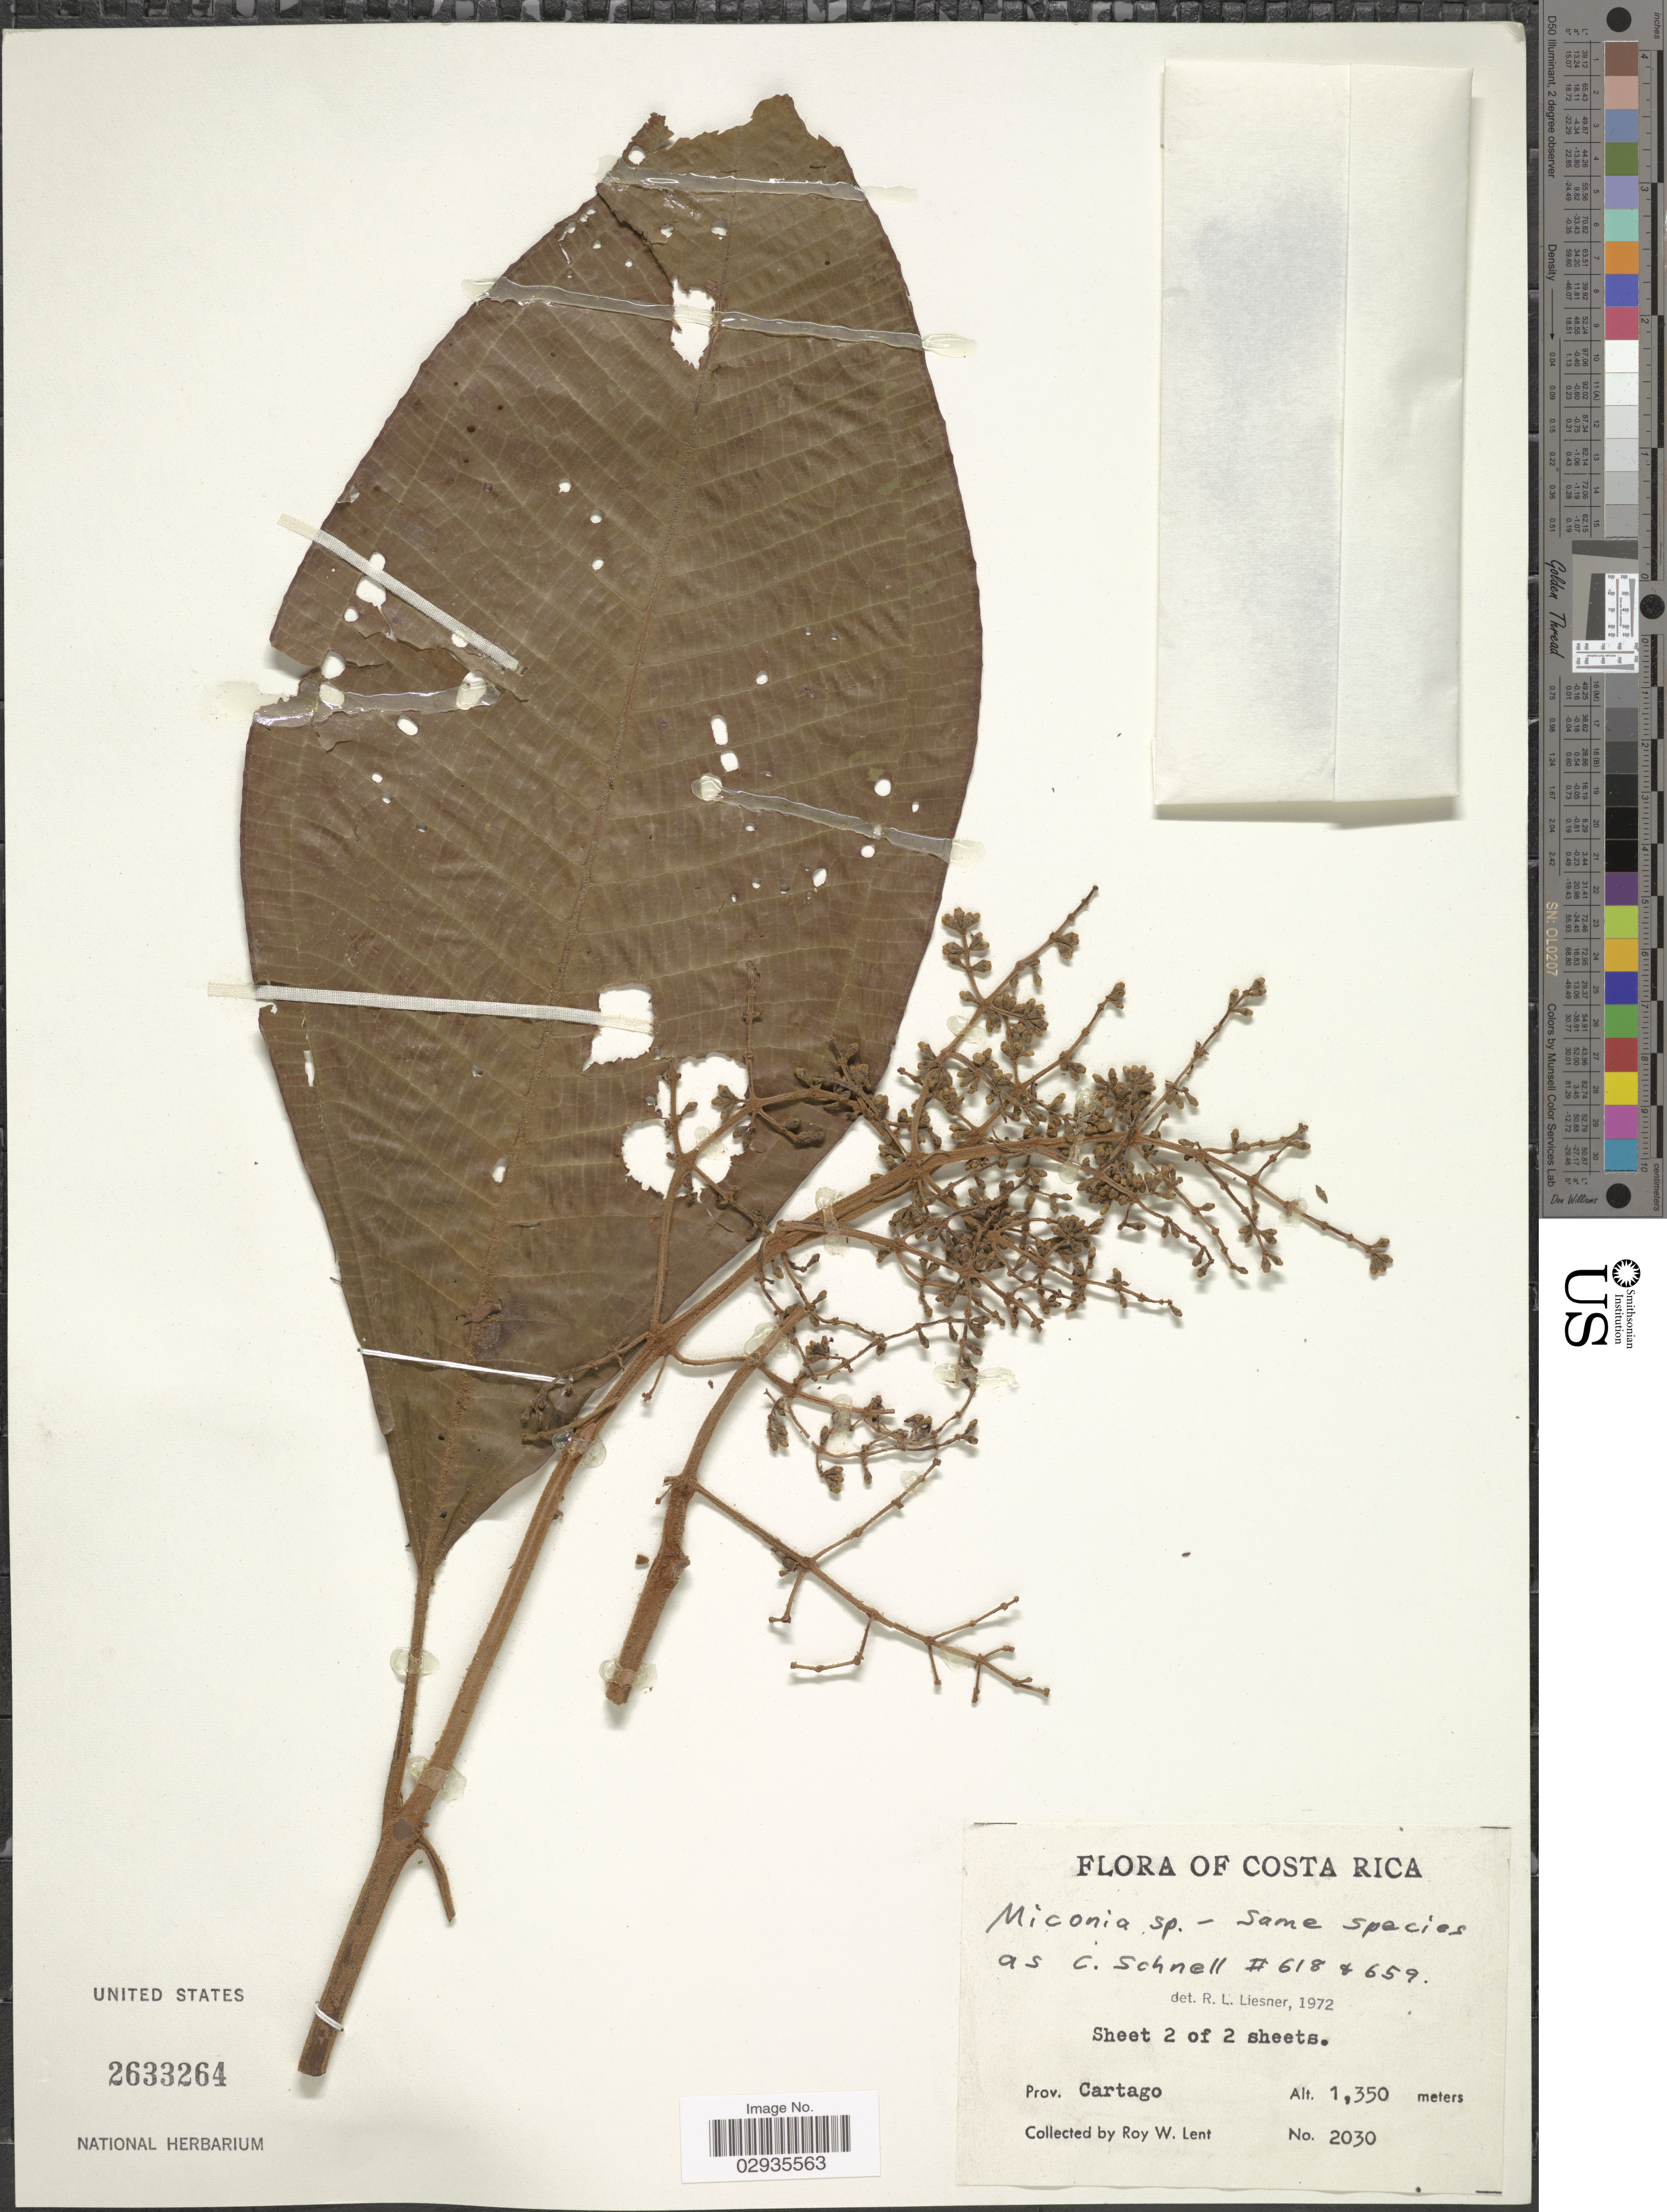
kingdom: Plantae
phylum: Tracheophyta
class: Magnoliopsida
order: Myrtales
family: Melastomataceae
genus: Miconia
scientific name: Miconia sp.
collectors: R. W. Lent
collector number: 2030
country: Costa Rica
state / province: Cartago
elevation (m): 1350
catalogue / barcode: US 2633264